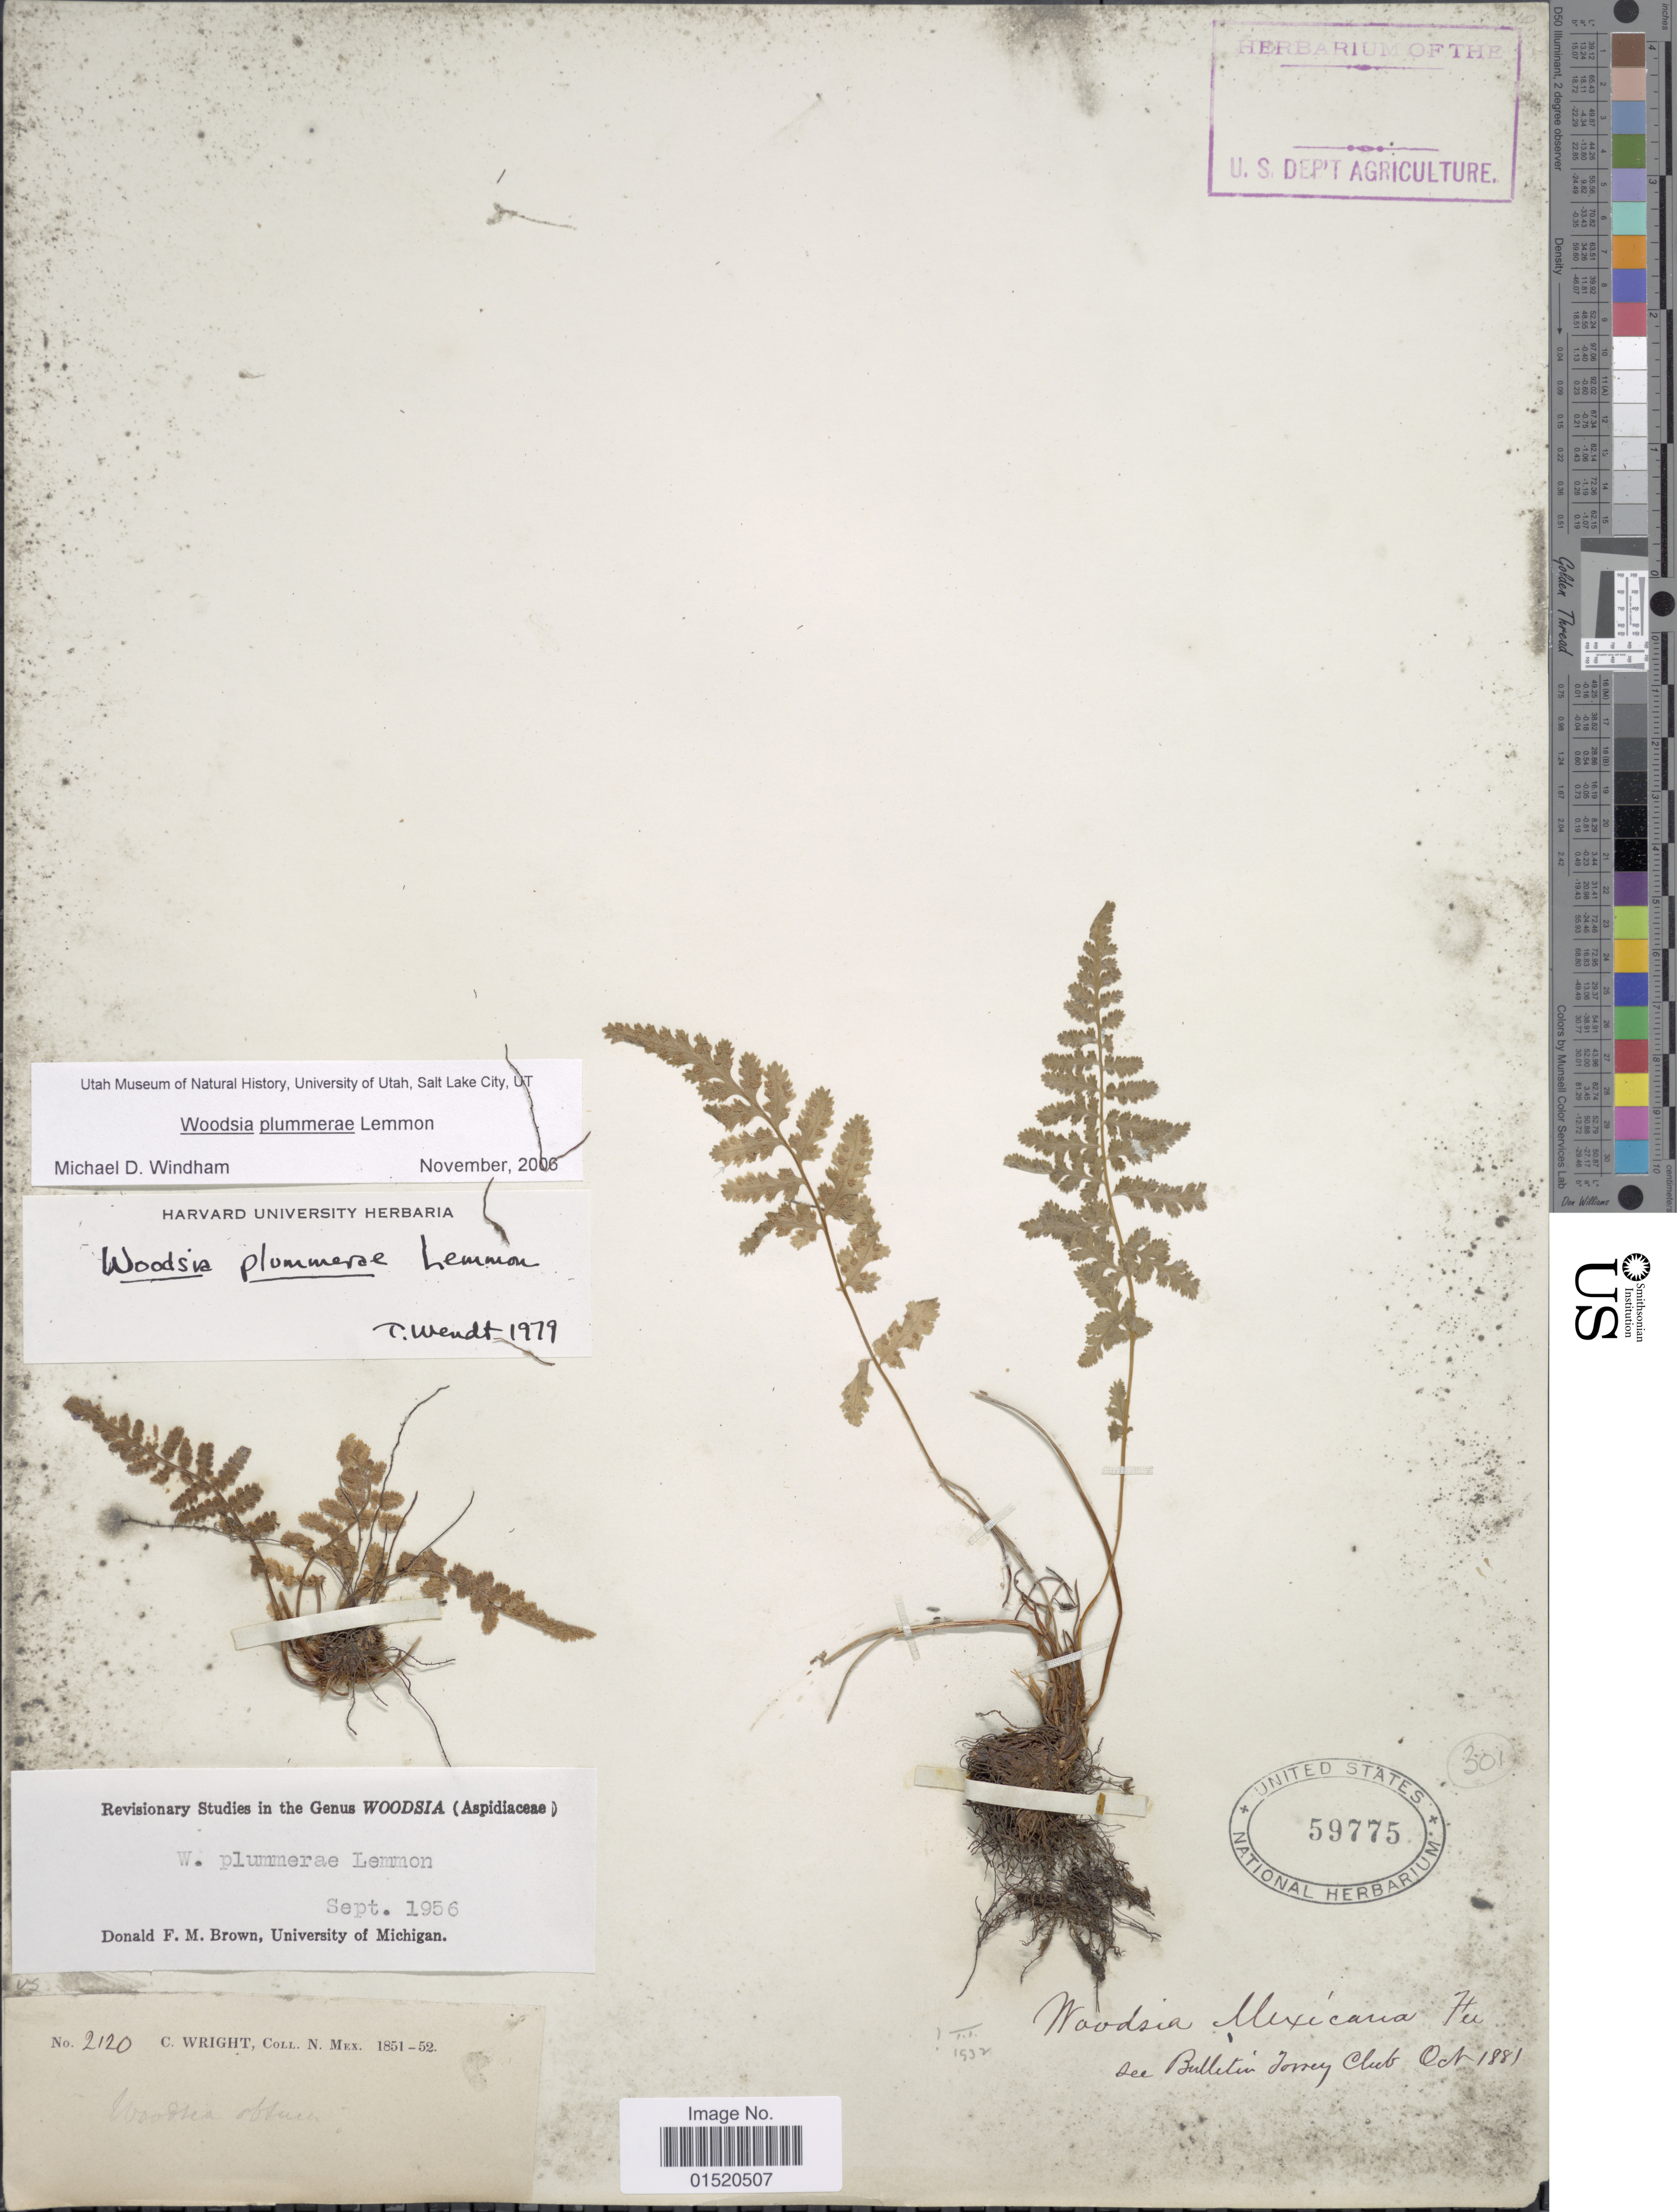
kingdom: Plantae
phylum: Tracheophyta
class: Polypodiopsida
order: Polypodiales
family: Woodsiaceae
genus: Woodsia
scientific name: Woodsia plummerae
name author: Lemmon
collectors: C. Wright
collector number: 2120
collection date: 1851/1852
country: United States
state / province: New Mexico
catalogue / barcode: US 59775